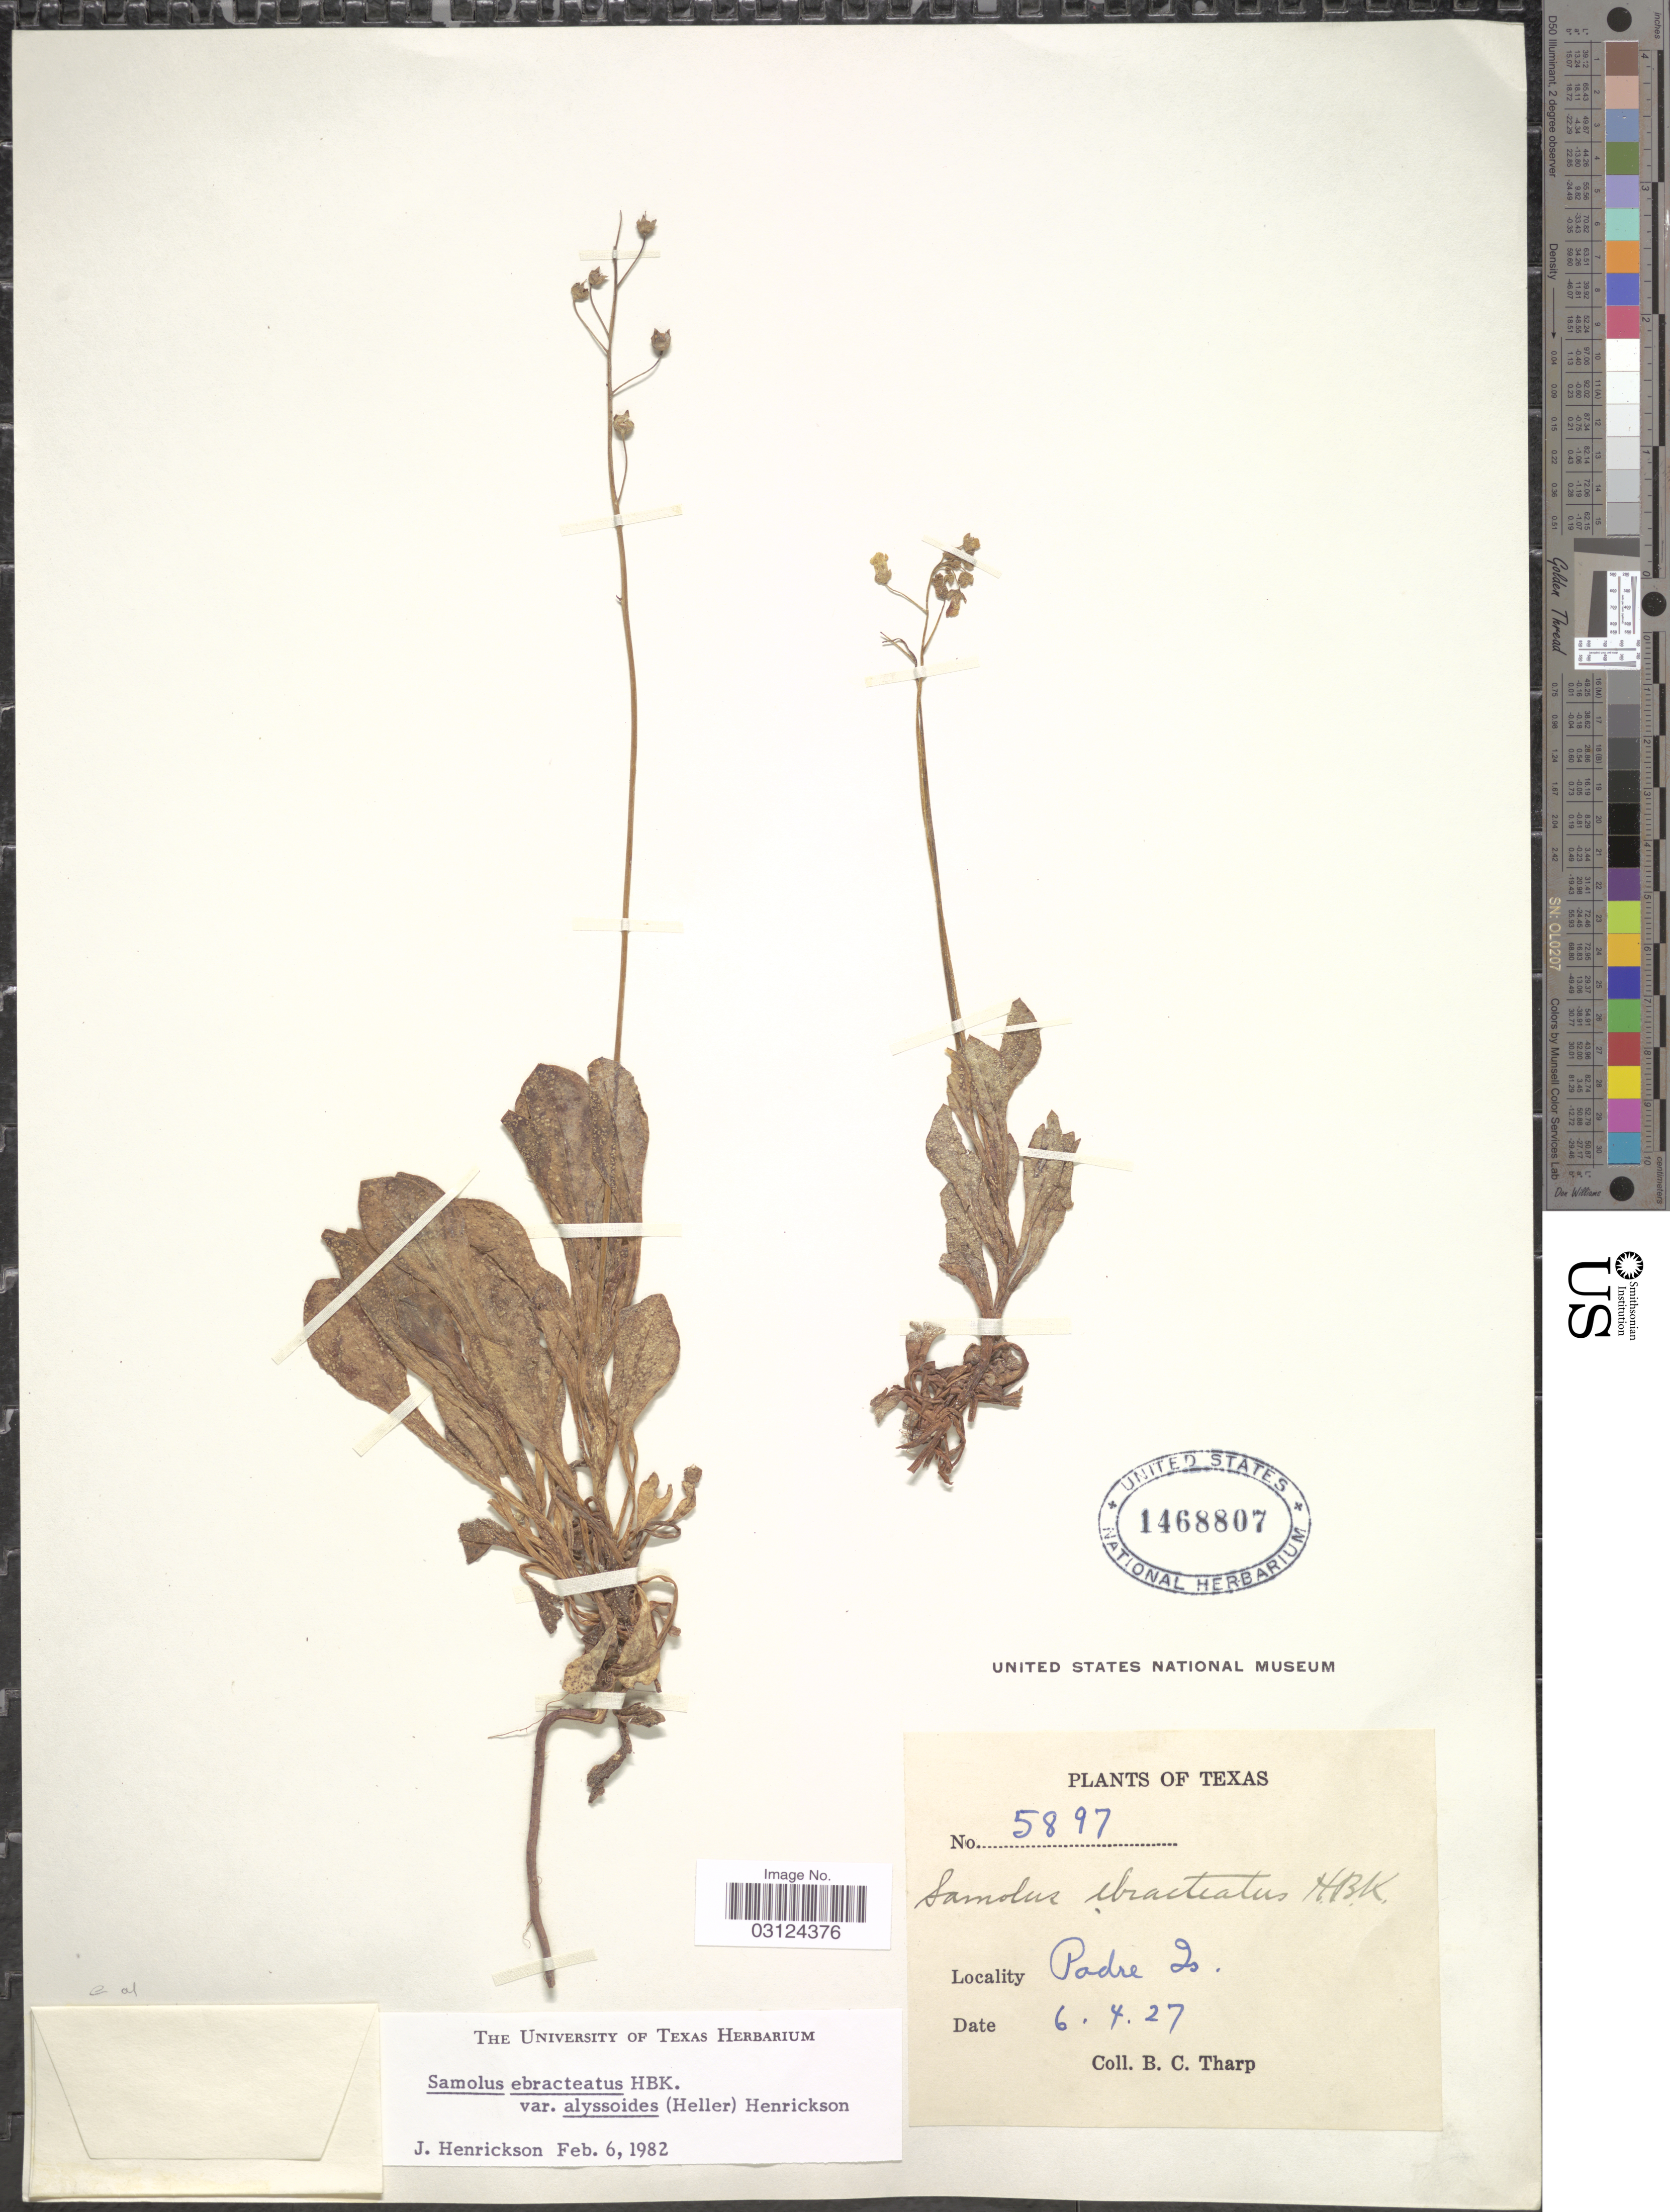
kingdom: Plantae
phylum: Tracheophyta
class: Magnoliopsida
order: Ericales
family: Primulaceae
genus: Samolus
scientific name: Samolus ebracteatus subsp. alyssoides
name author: (A. Heller) R. Knuth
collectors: B. C. Tharp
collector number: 5897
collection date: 1927-06-04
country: United States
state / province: Texas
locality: Padre Is.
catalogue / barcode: US 1468807